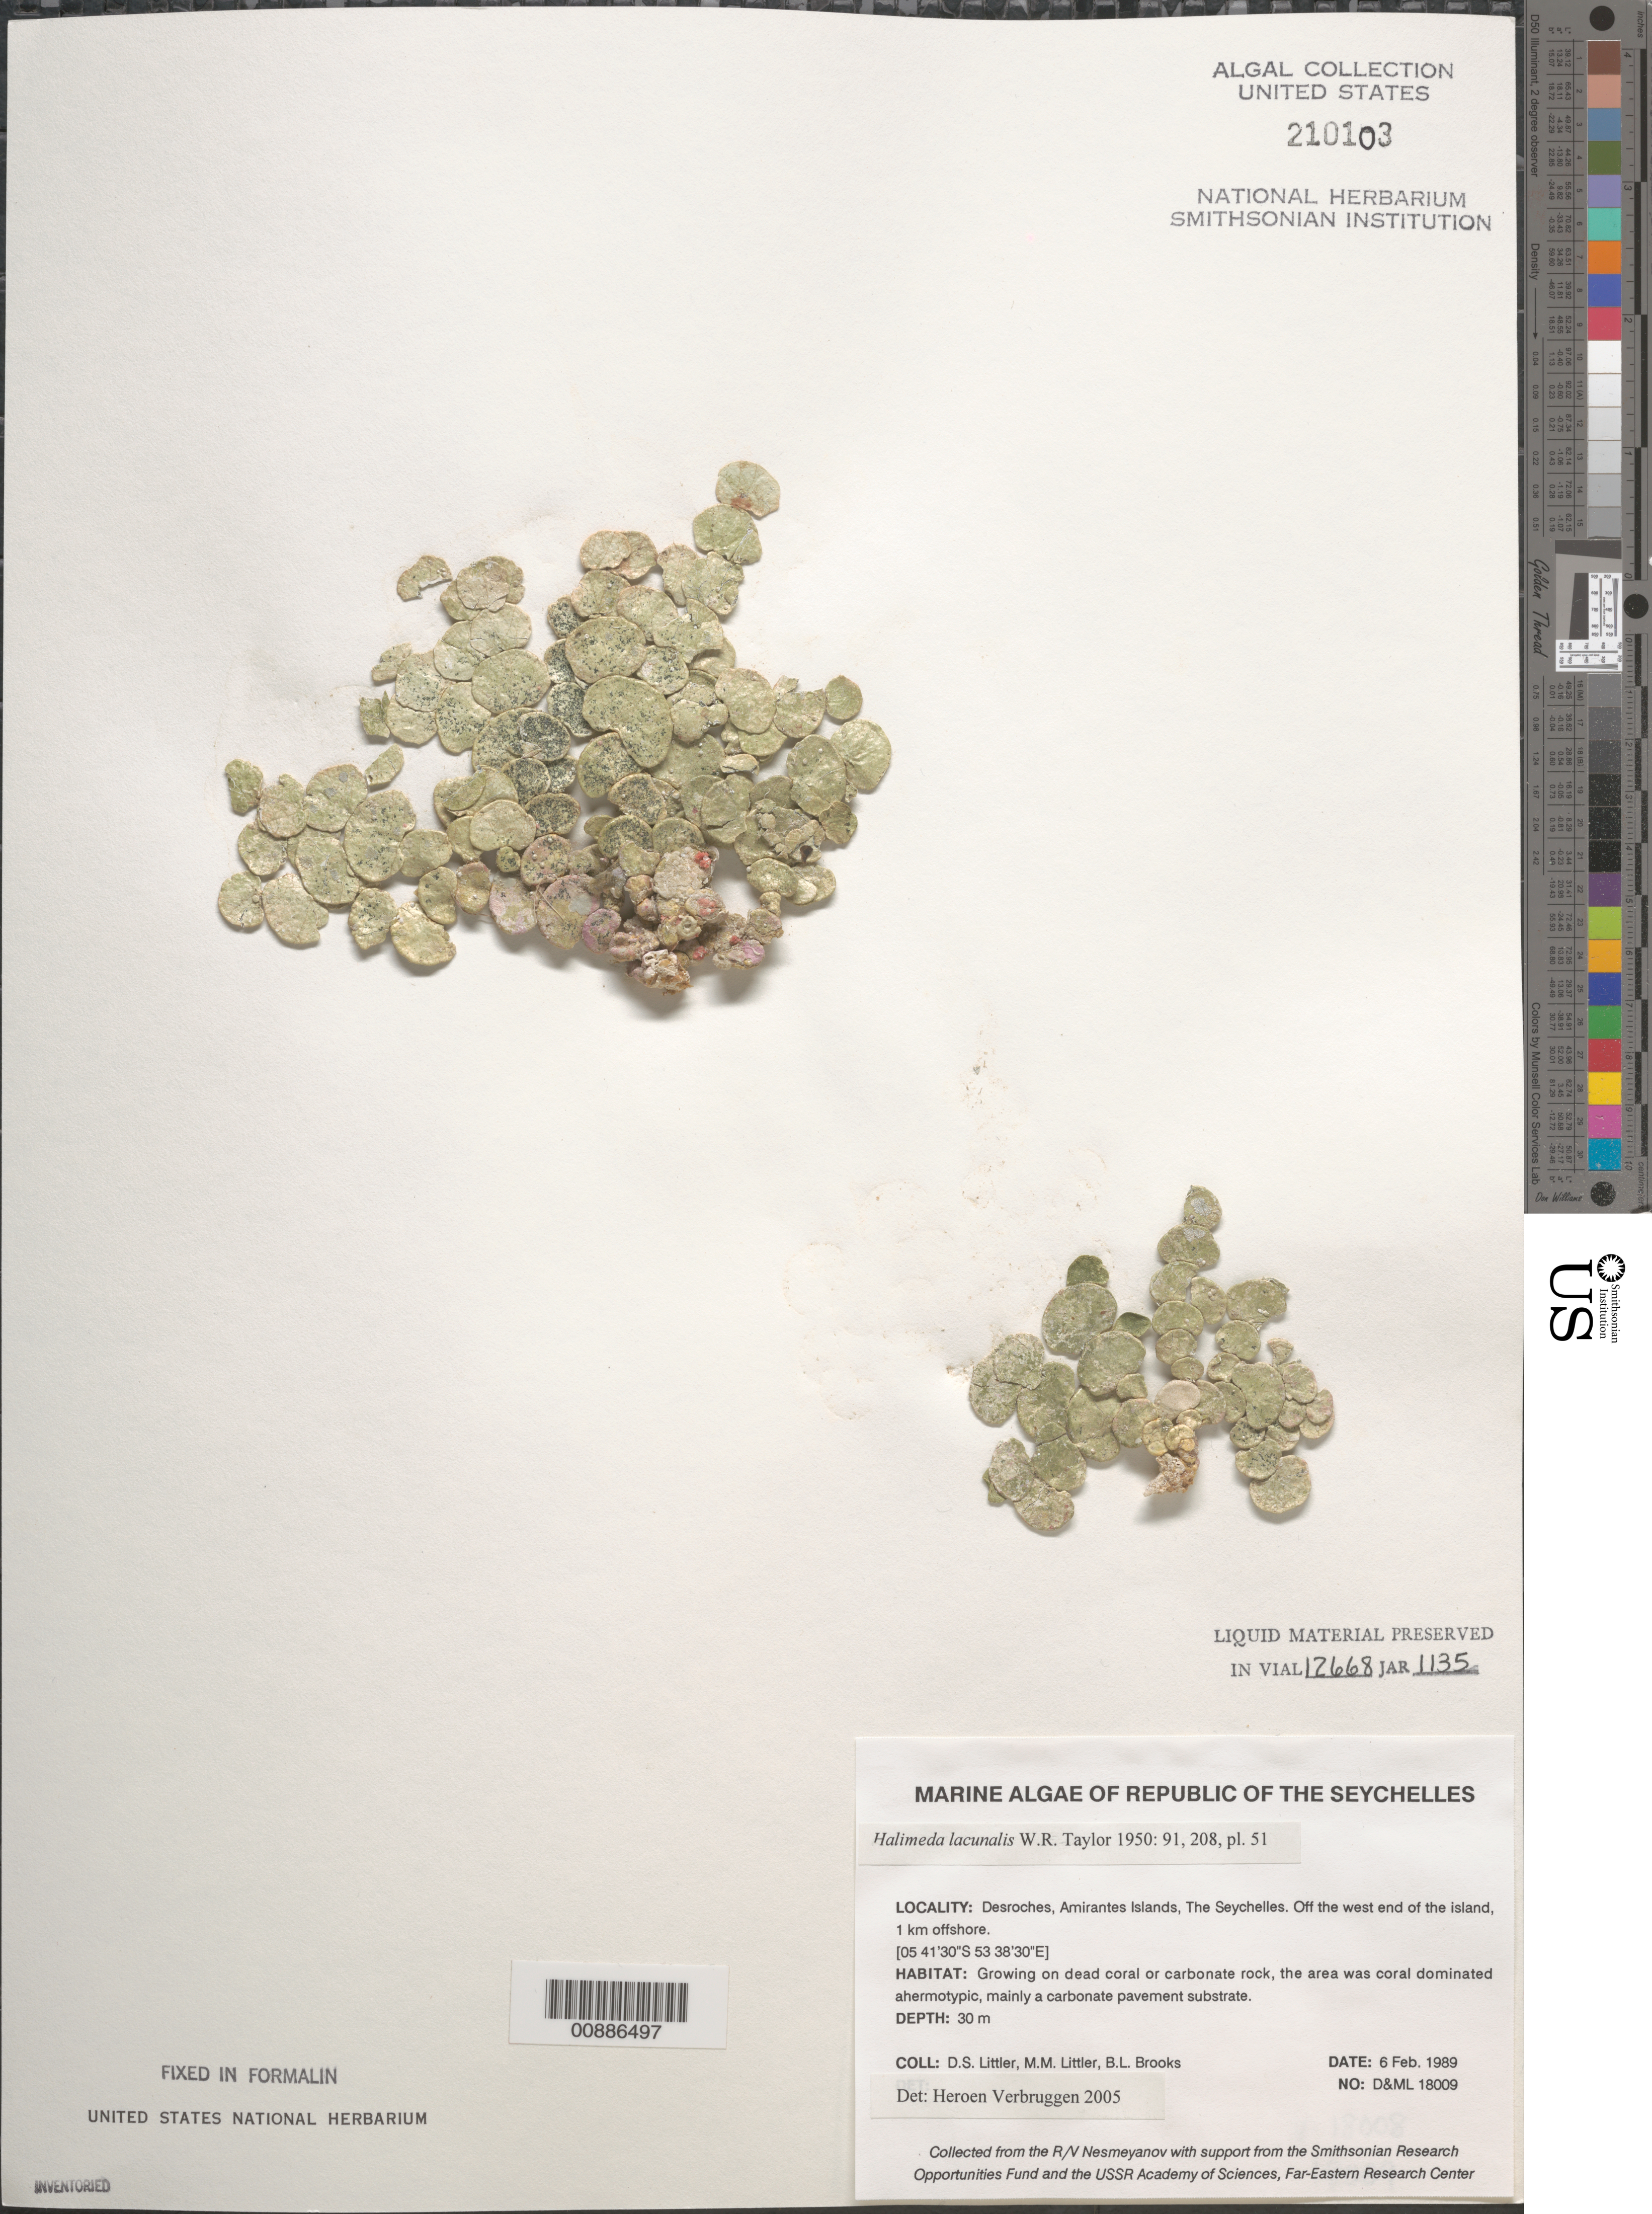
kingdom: Plantae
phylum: Chlorophyta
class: Ulvophyceae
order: Bryopsidales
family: Halimedaceae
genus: Halimeda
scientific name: Halimeda lacunalis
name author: W.R. Taylor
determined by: Verbruggen, H.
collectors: D. S. Littler, M. M. Littler & B. Brooks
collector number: D&ML 18009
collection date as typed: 06 Feb 1989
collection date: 1989-02-06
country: Seychelles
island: Desroches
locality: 1 km off west end of island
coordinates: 05 41'30"S, 53 38'30"E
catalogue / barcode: US 210103